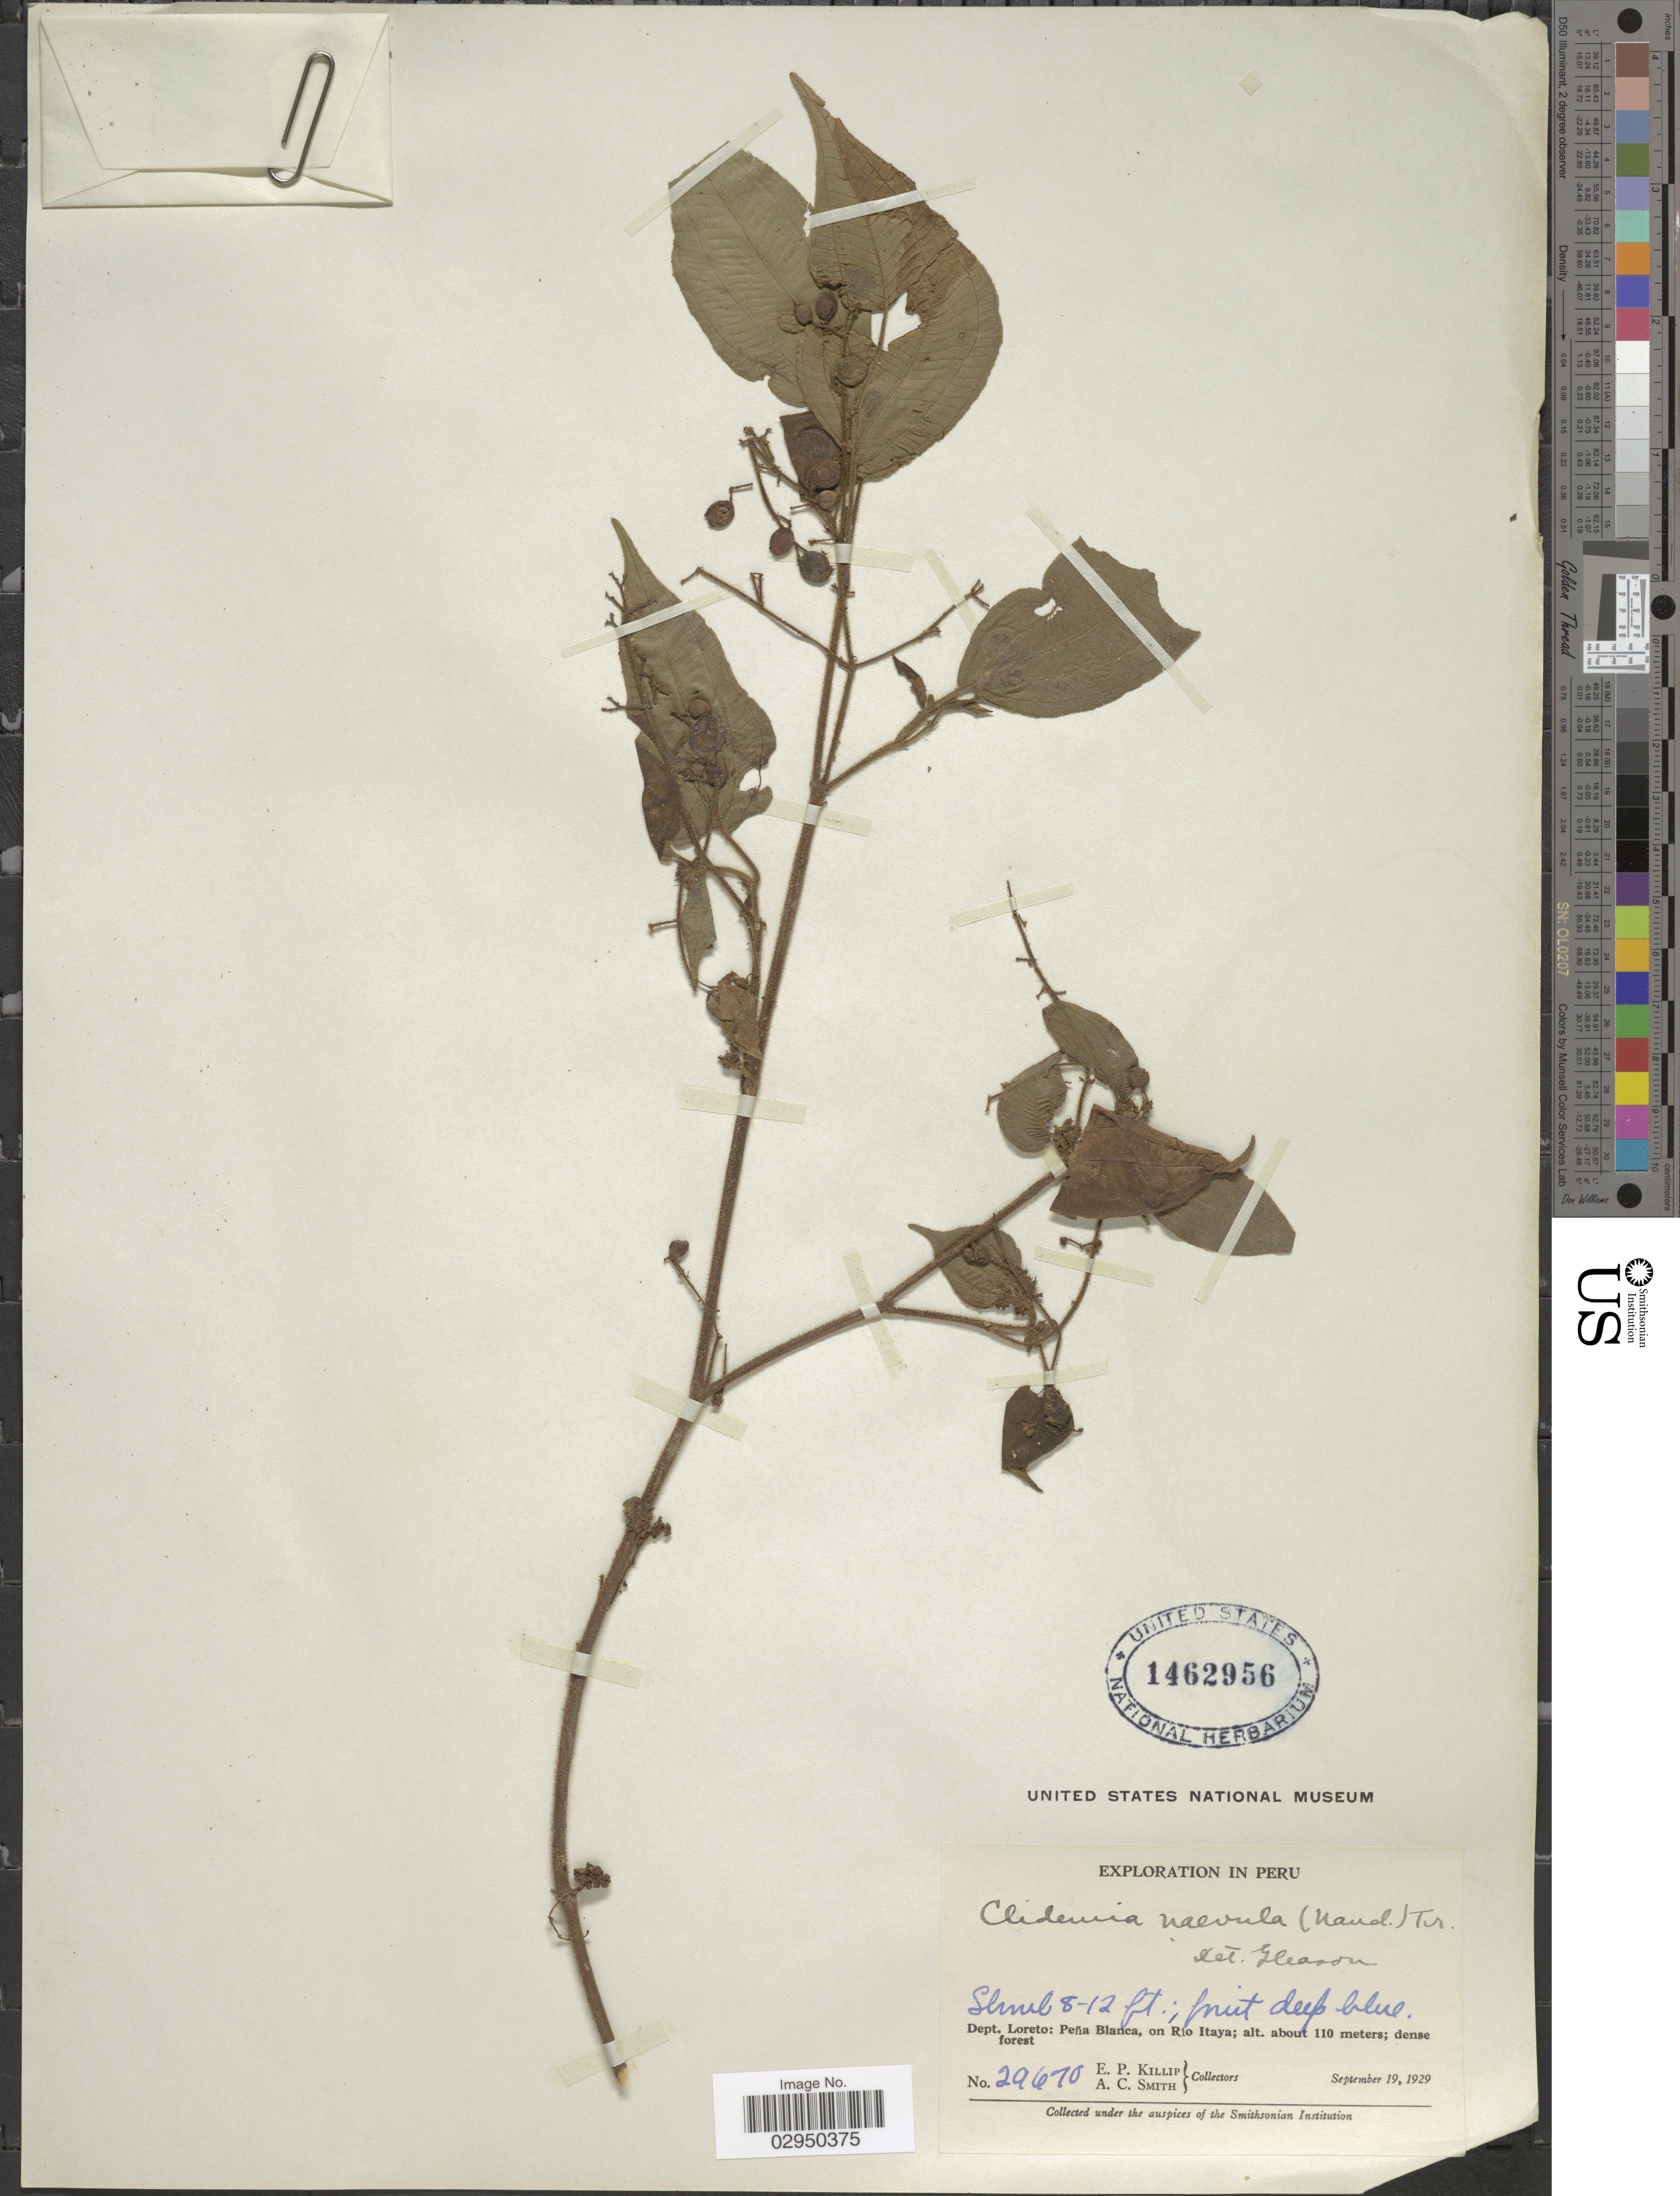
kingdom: Plantae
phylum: Tracheophyta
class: Magnoliopsida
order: Myrtales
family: Melastomataceae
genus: Clidemia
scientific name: Clidemia japurensis var. heterobasis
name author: (DC.) Wurdack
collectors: E. P. Killip & A. C. Smith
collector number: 29670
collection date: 1929-09-19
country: Peru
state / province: Loreto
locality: Dept. Loreto: Peña Blanca, on Río Itaya.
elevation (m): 110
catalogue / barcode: US 1462956